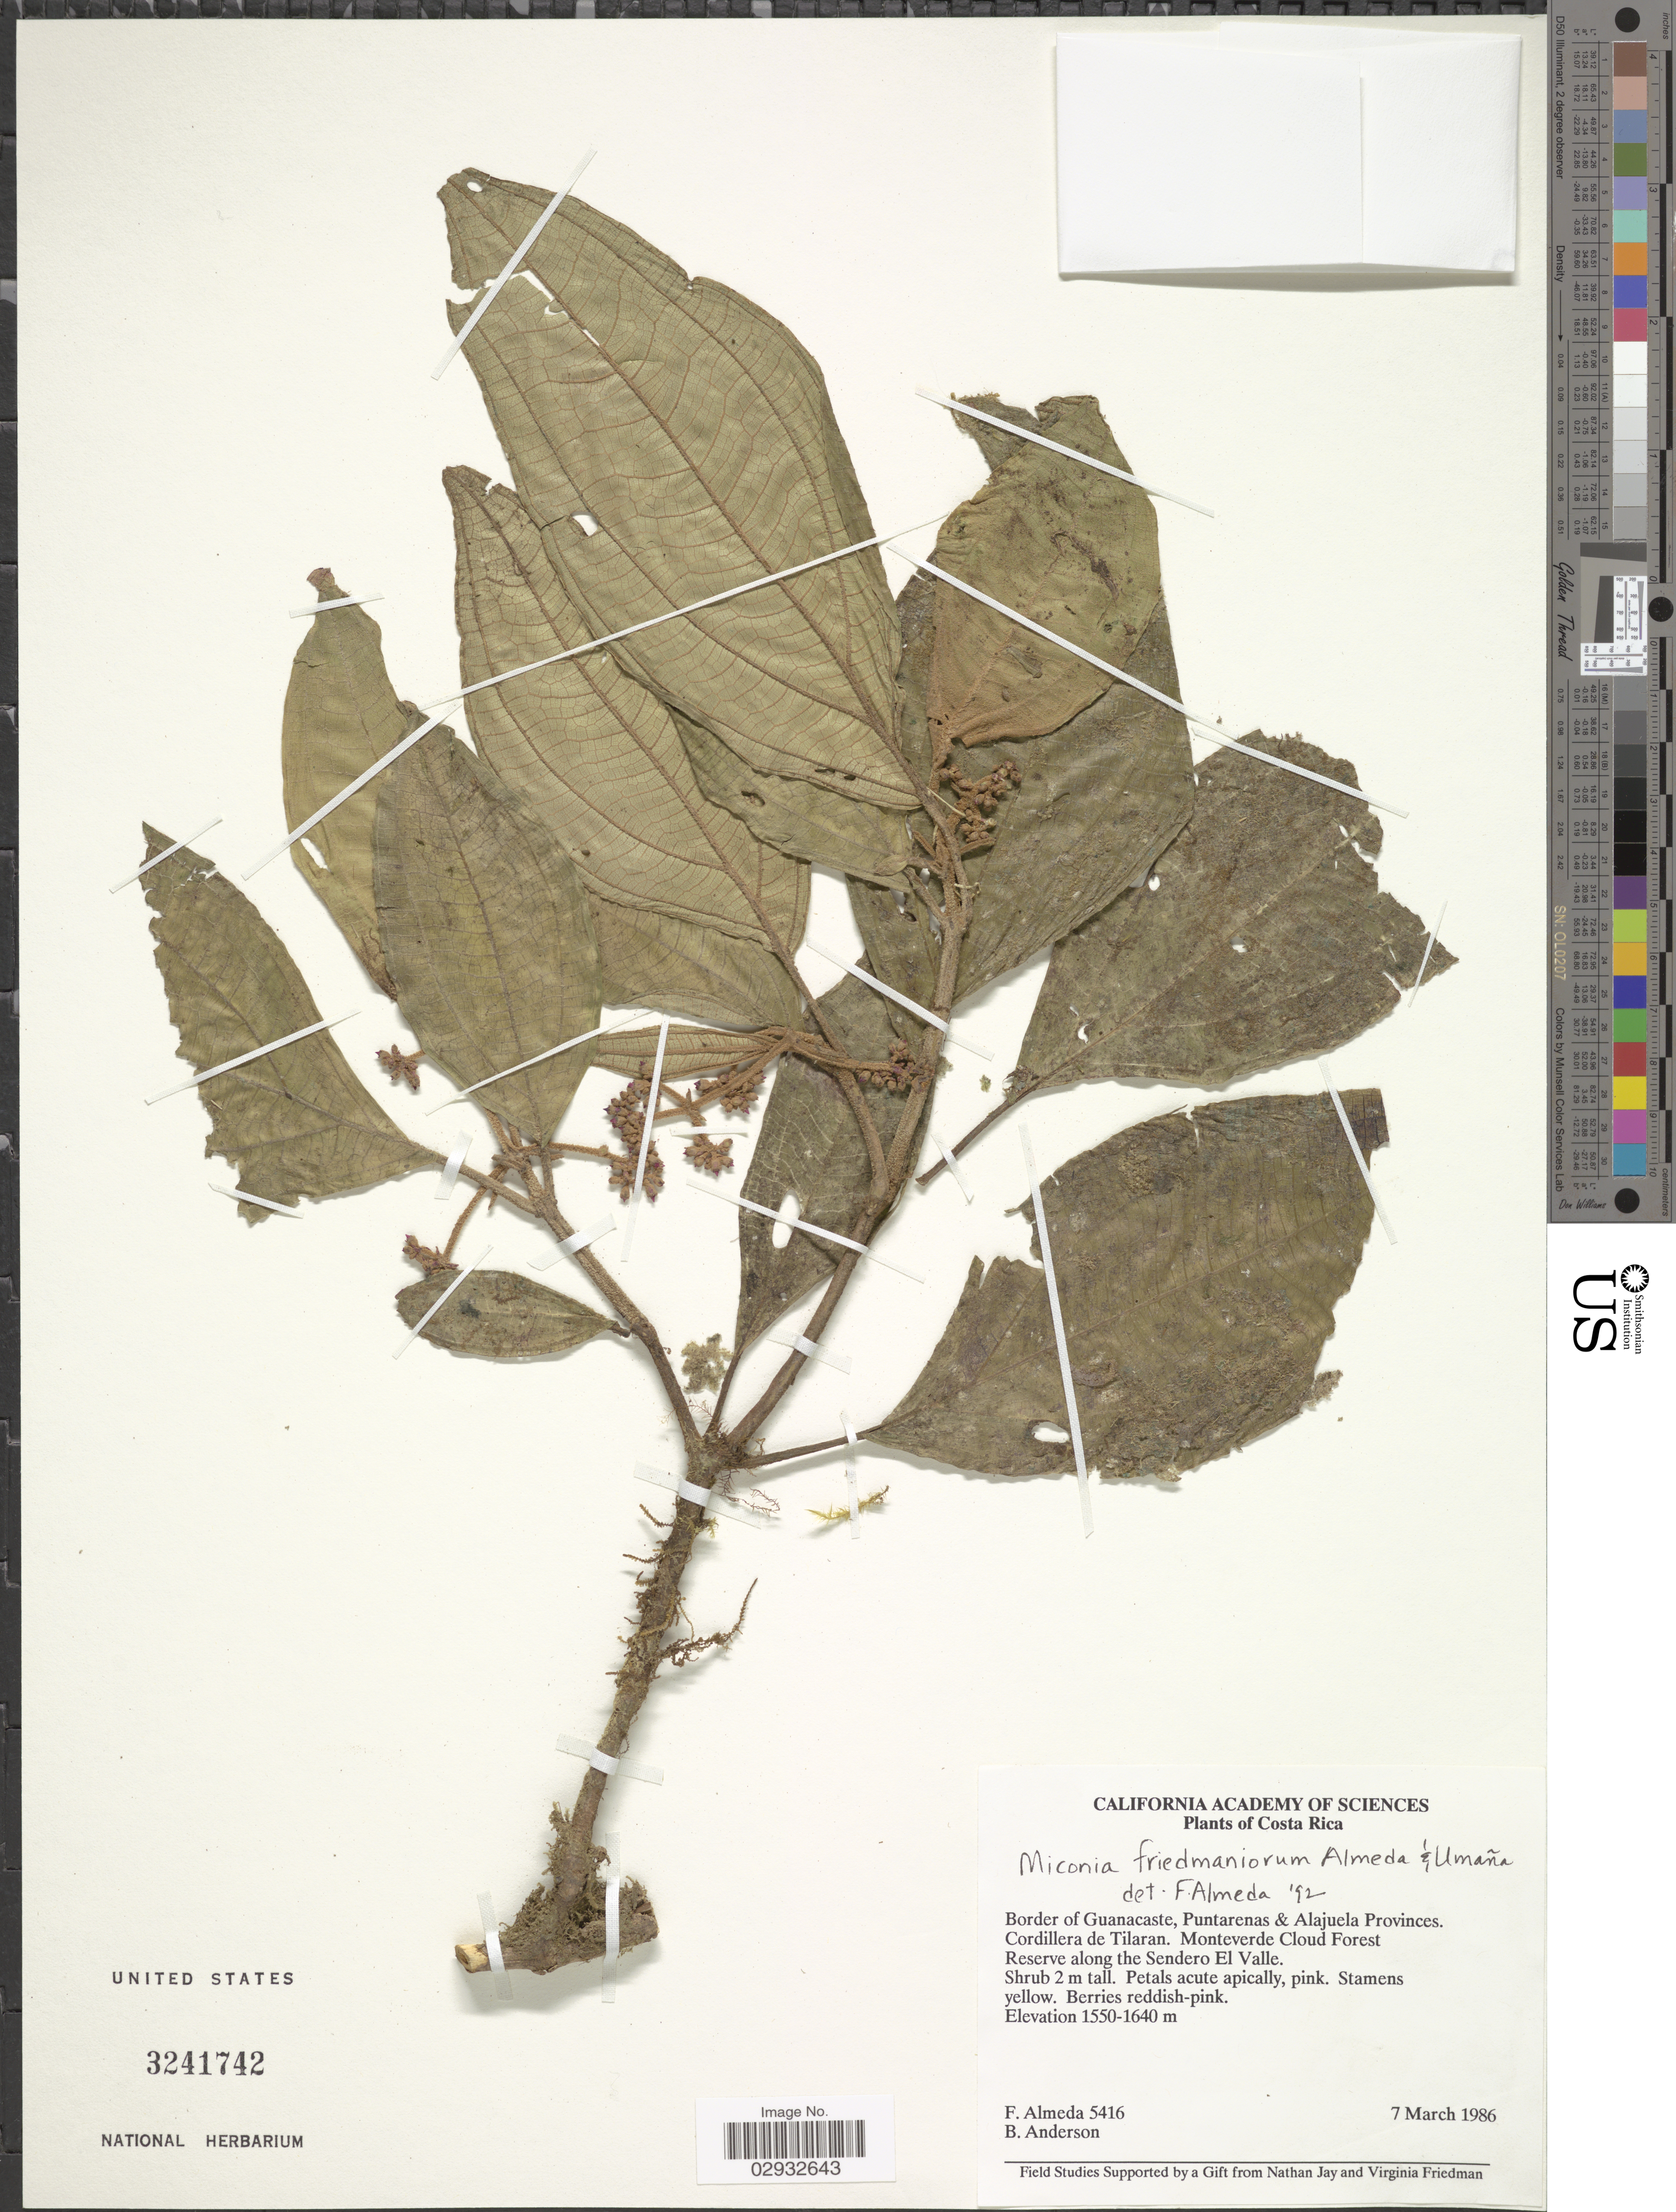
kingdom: Plantae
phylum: Tracheophyta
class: Magnoliopsida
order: Myrtales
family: Melastomataceae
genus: Miconia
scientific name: Miconia friedmaniorum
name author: Almeda & Umaña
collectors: F. Almeda & B. Anderson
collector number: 5416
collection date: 1986-03-07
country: Costa Rica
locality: Border of Guanacaste, Puntarenas & Alajuela Provinces. Cordillera de Tilaran. Monteverde Cloud Forest Reserve along the Sendero El Valle.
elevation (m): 1550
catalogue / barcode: US 3241742